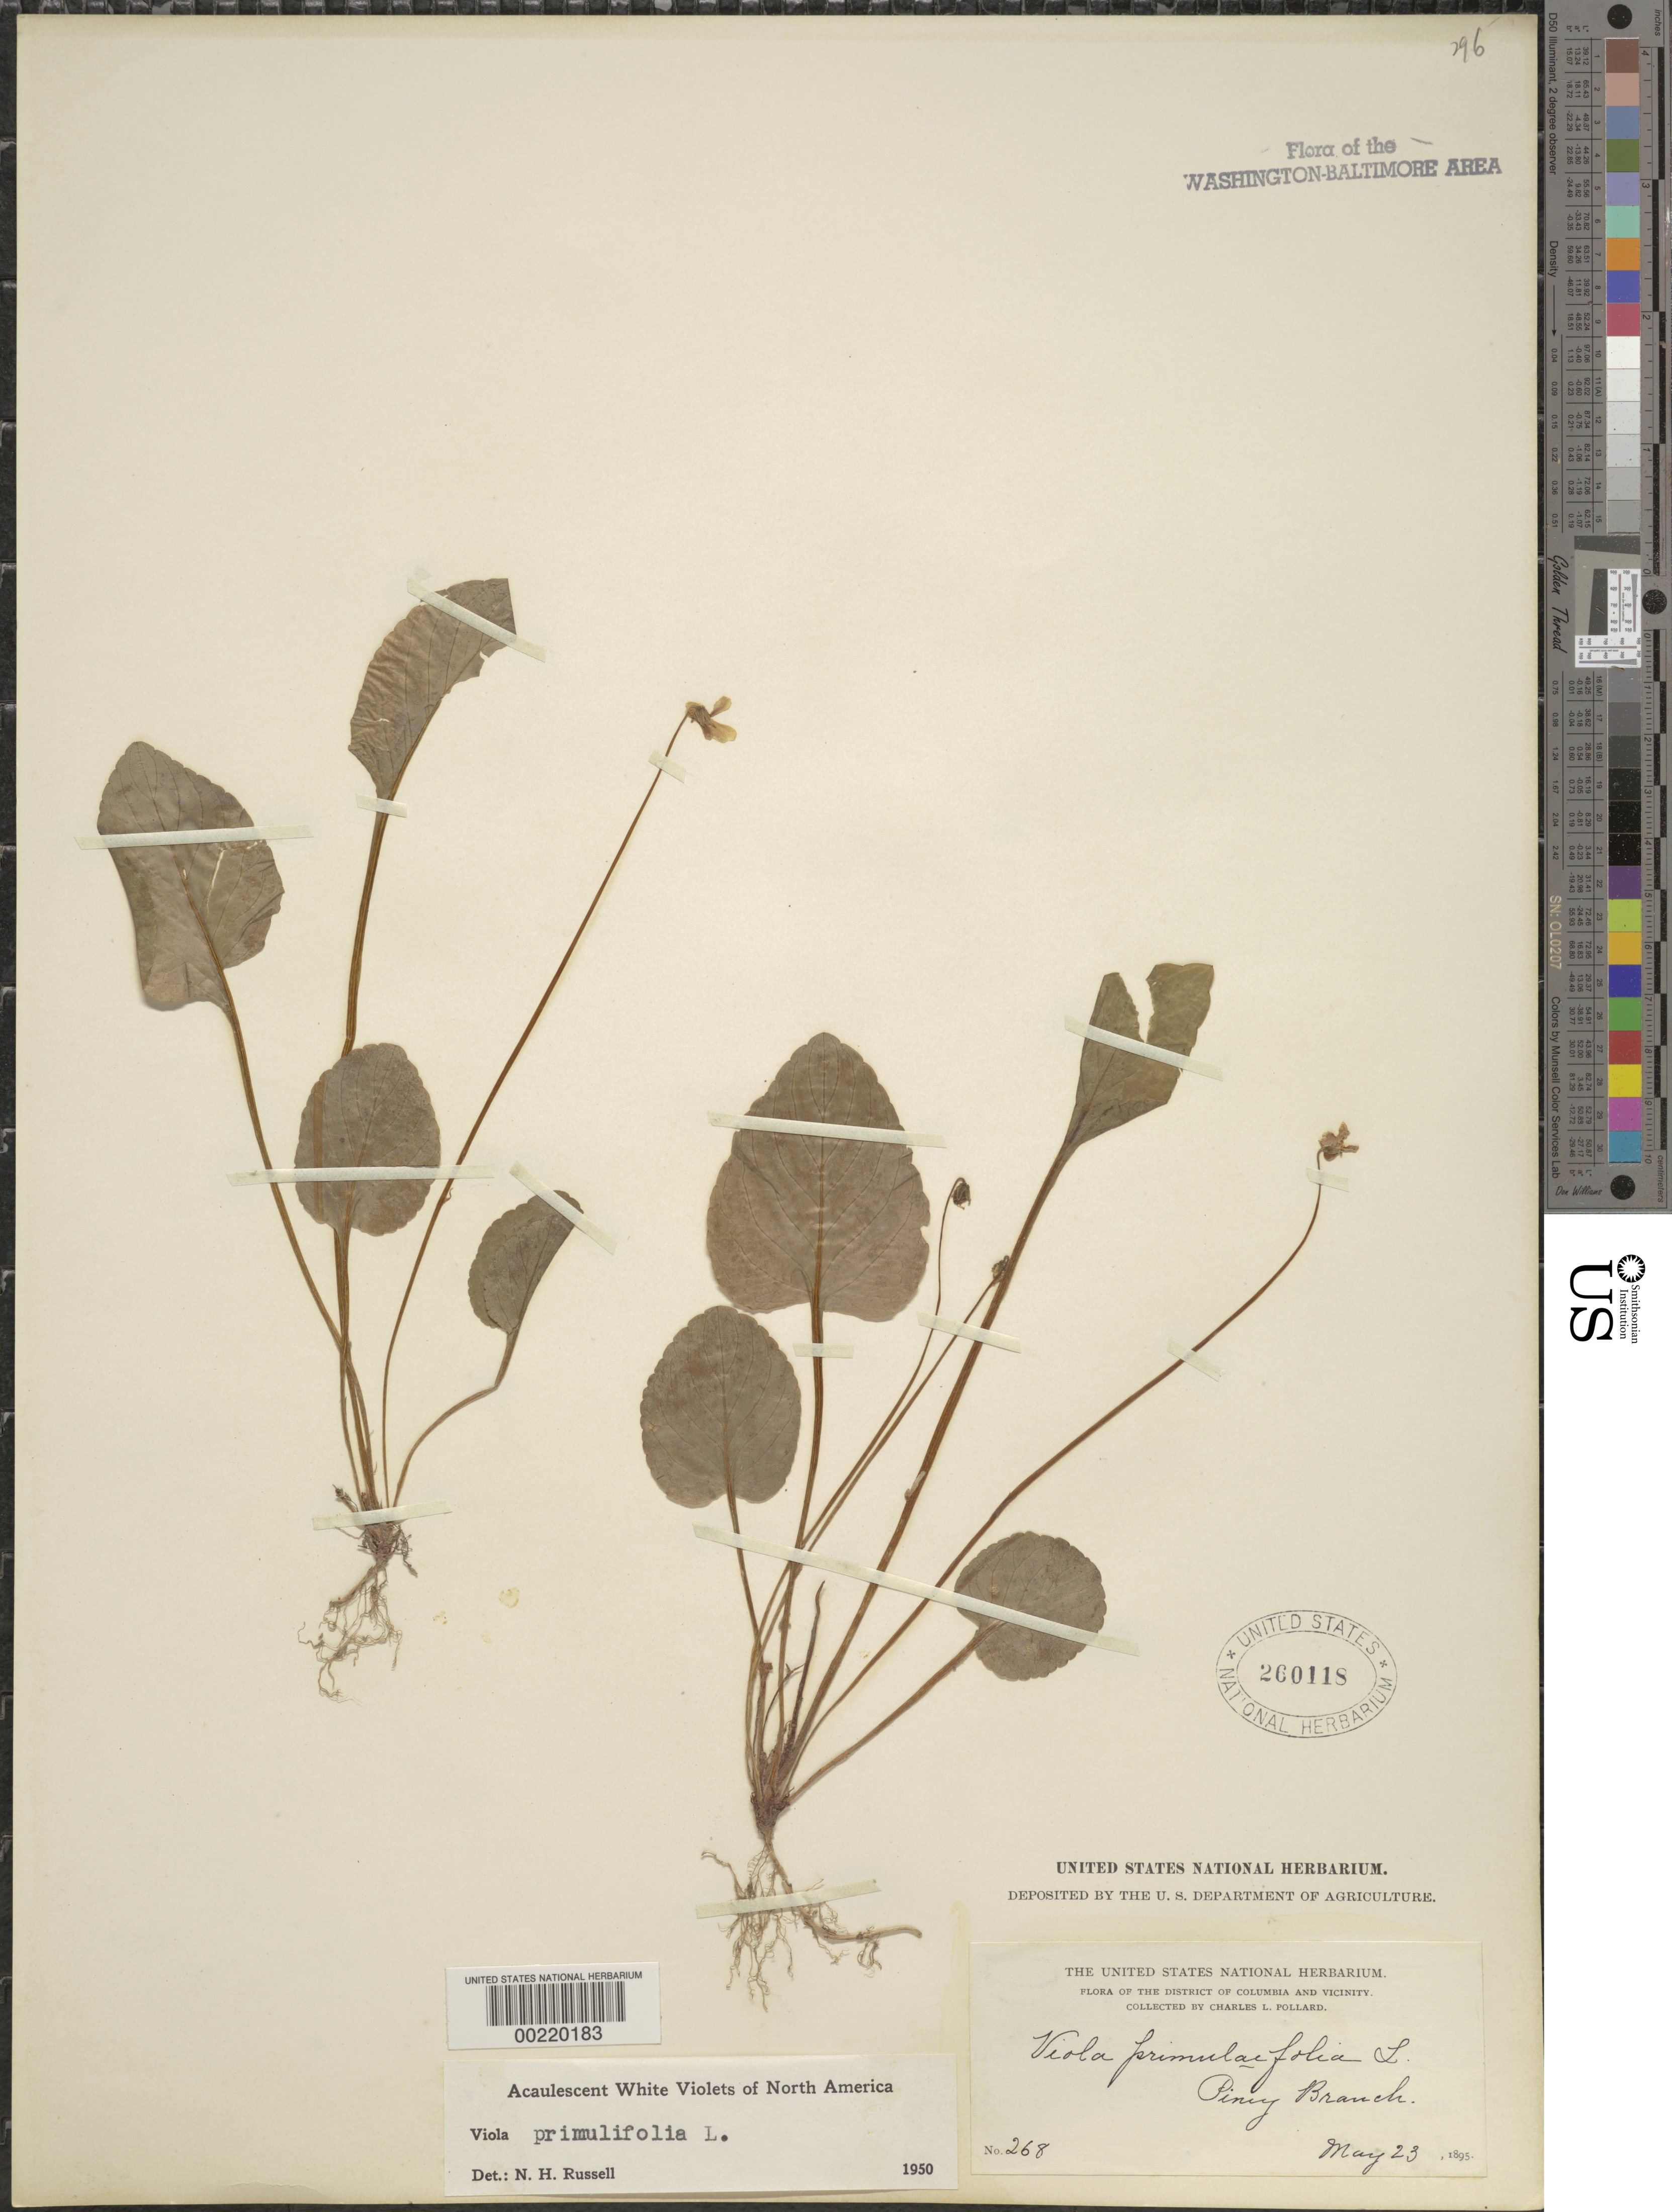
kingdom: Plantae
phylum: Tracheophyta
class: Magnoliopsida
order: Malpighiales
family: Violaceae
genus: Viola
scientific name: Viola primulifolia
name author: L.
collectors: C. L. Pollard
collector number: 268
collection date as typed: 23 May 1895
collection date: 1895-05-23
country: United States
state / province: District of Columbia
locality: Piney Branch Rock Creek Park and vicinity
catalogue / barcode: US 260118